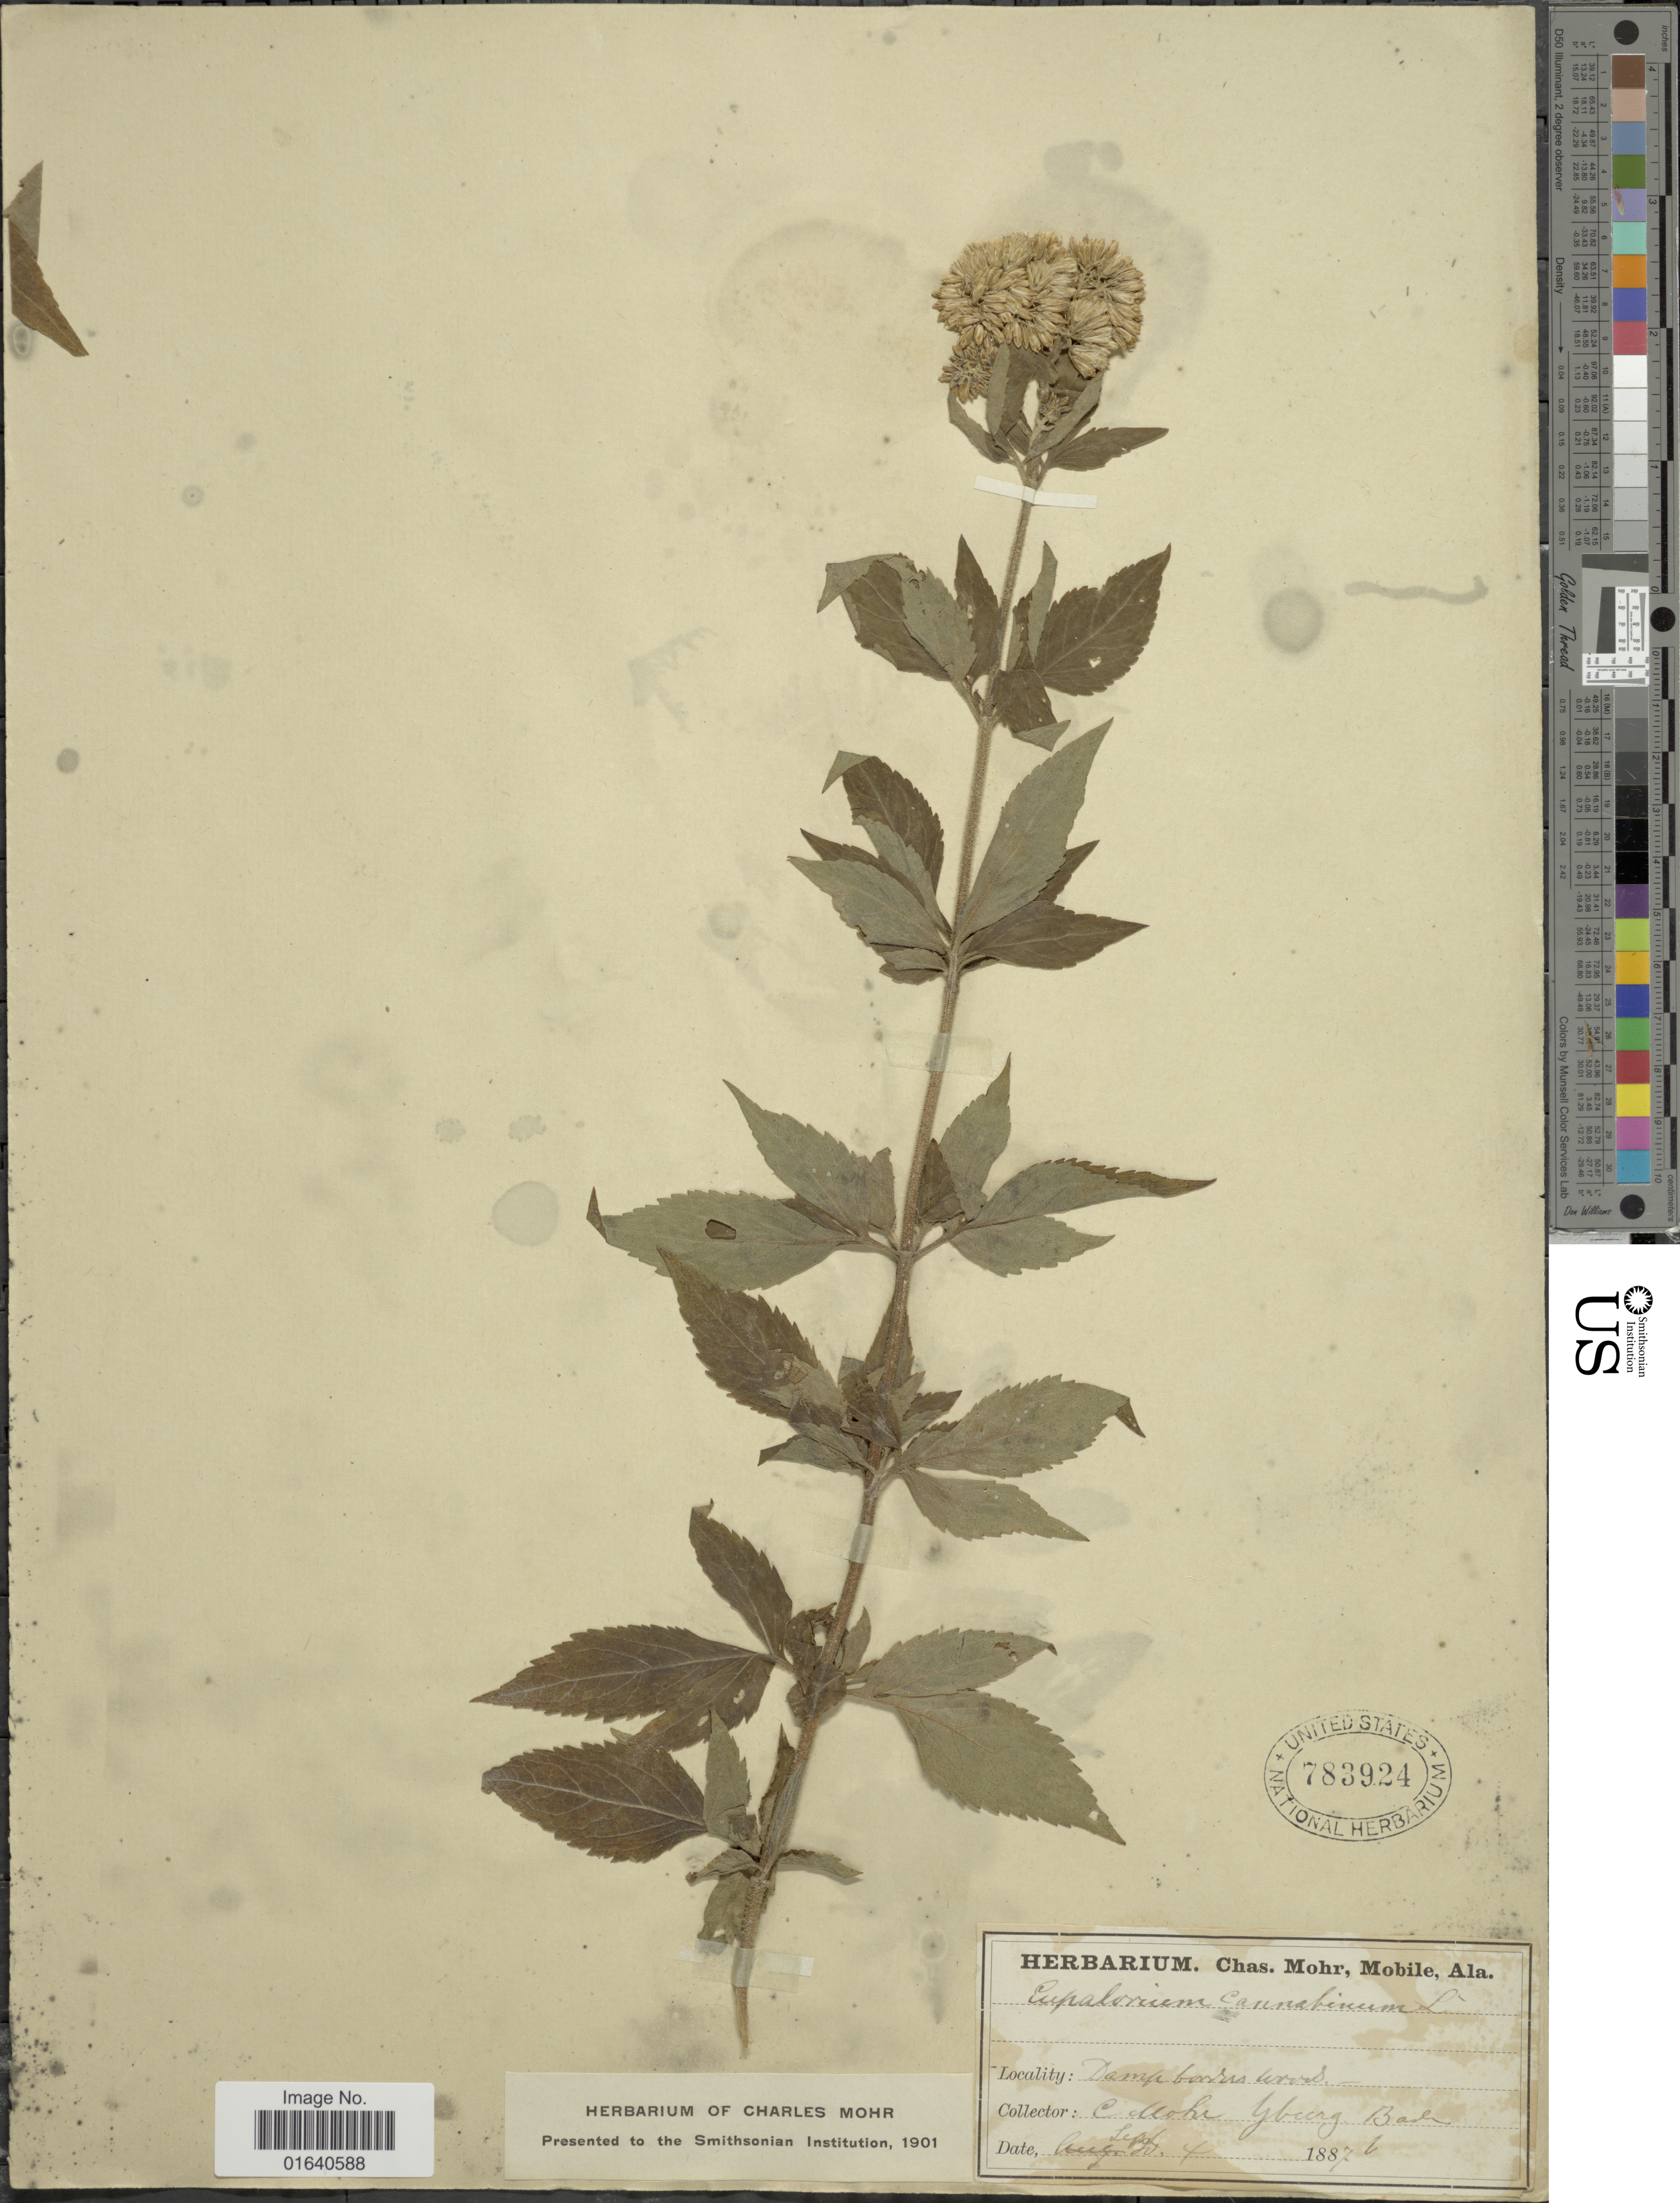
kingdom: Plantae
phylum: Tracheophyta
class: Magnoliopsida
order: Asterales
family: Asteraceae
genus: Eupatorium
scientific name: Eupatorium cannabinum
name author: L.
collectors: C. T. Mohr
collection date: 1887-09-04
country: Germany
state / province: Baden-württemberg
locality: Yburg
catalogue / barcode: US 783924